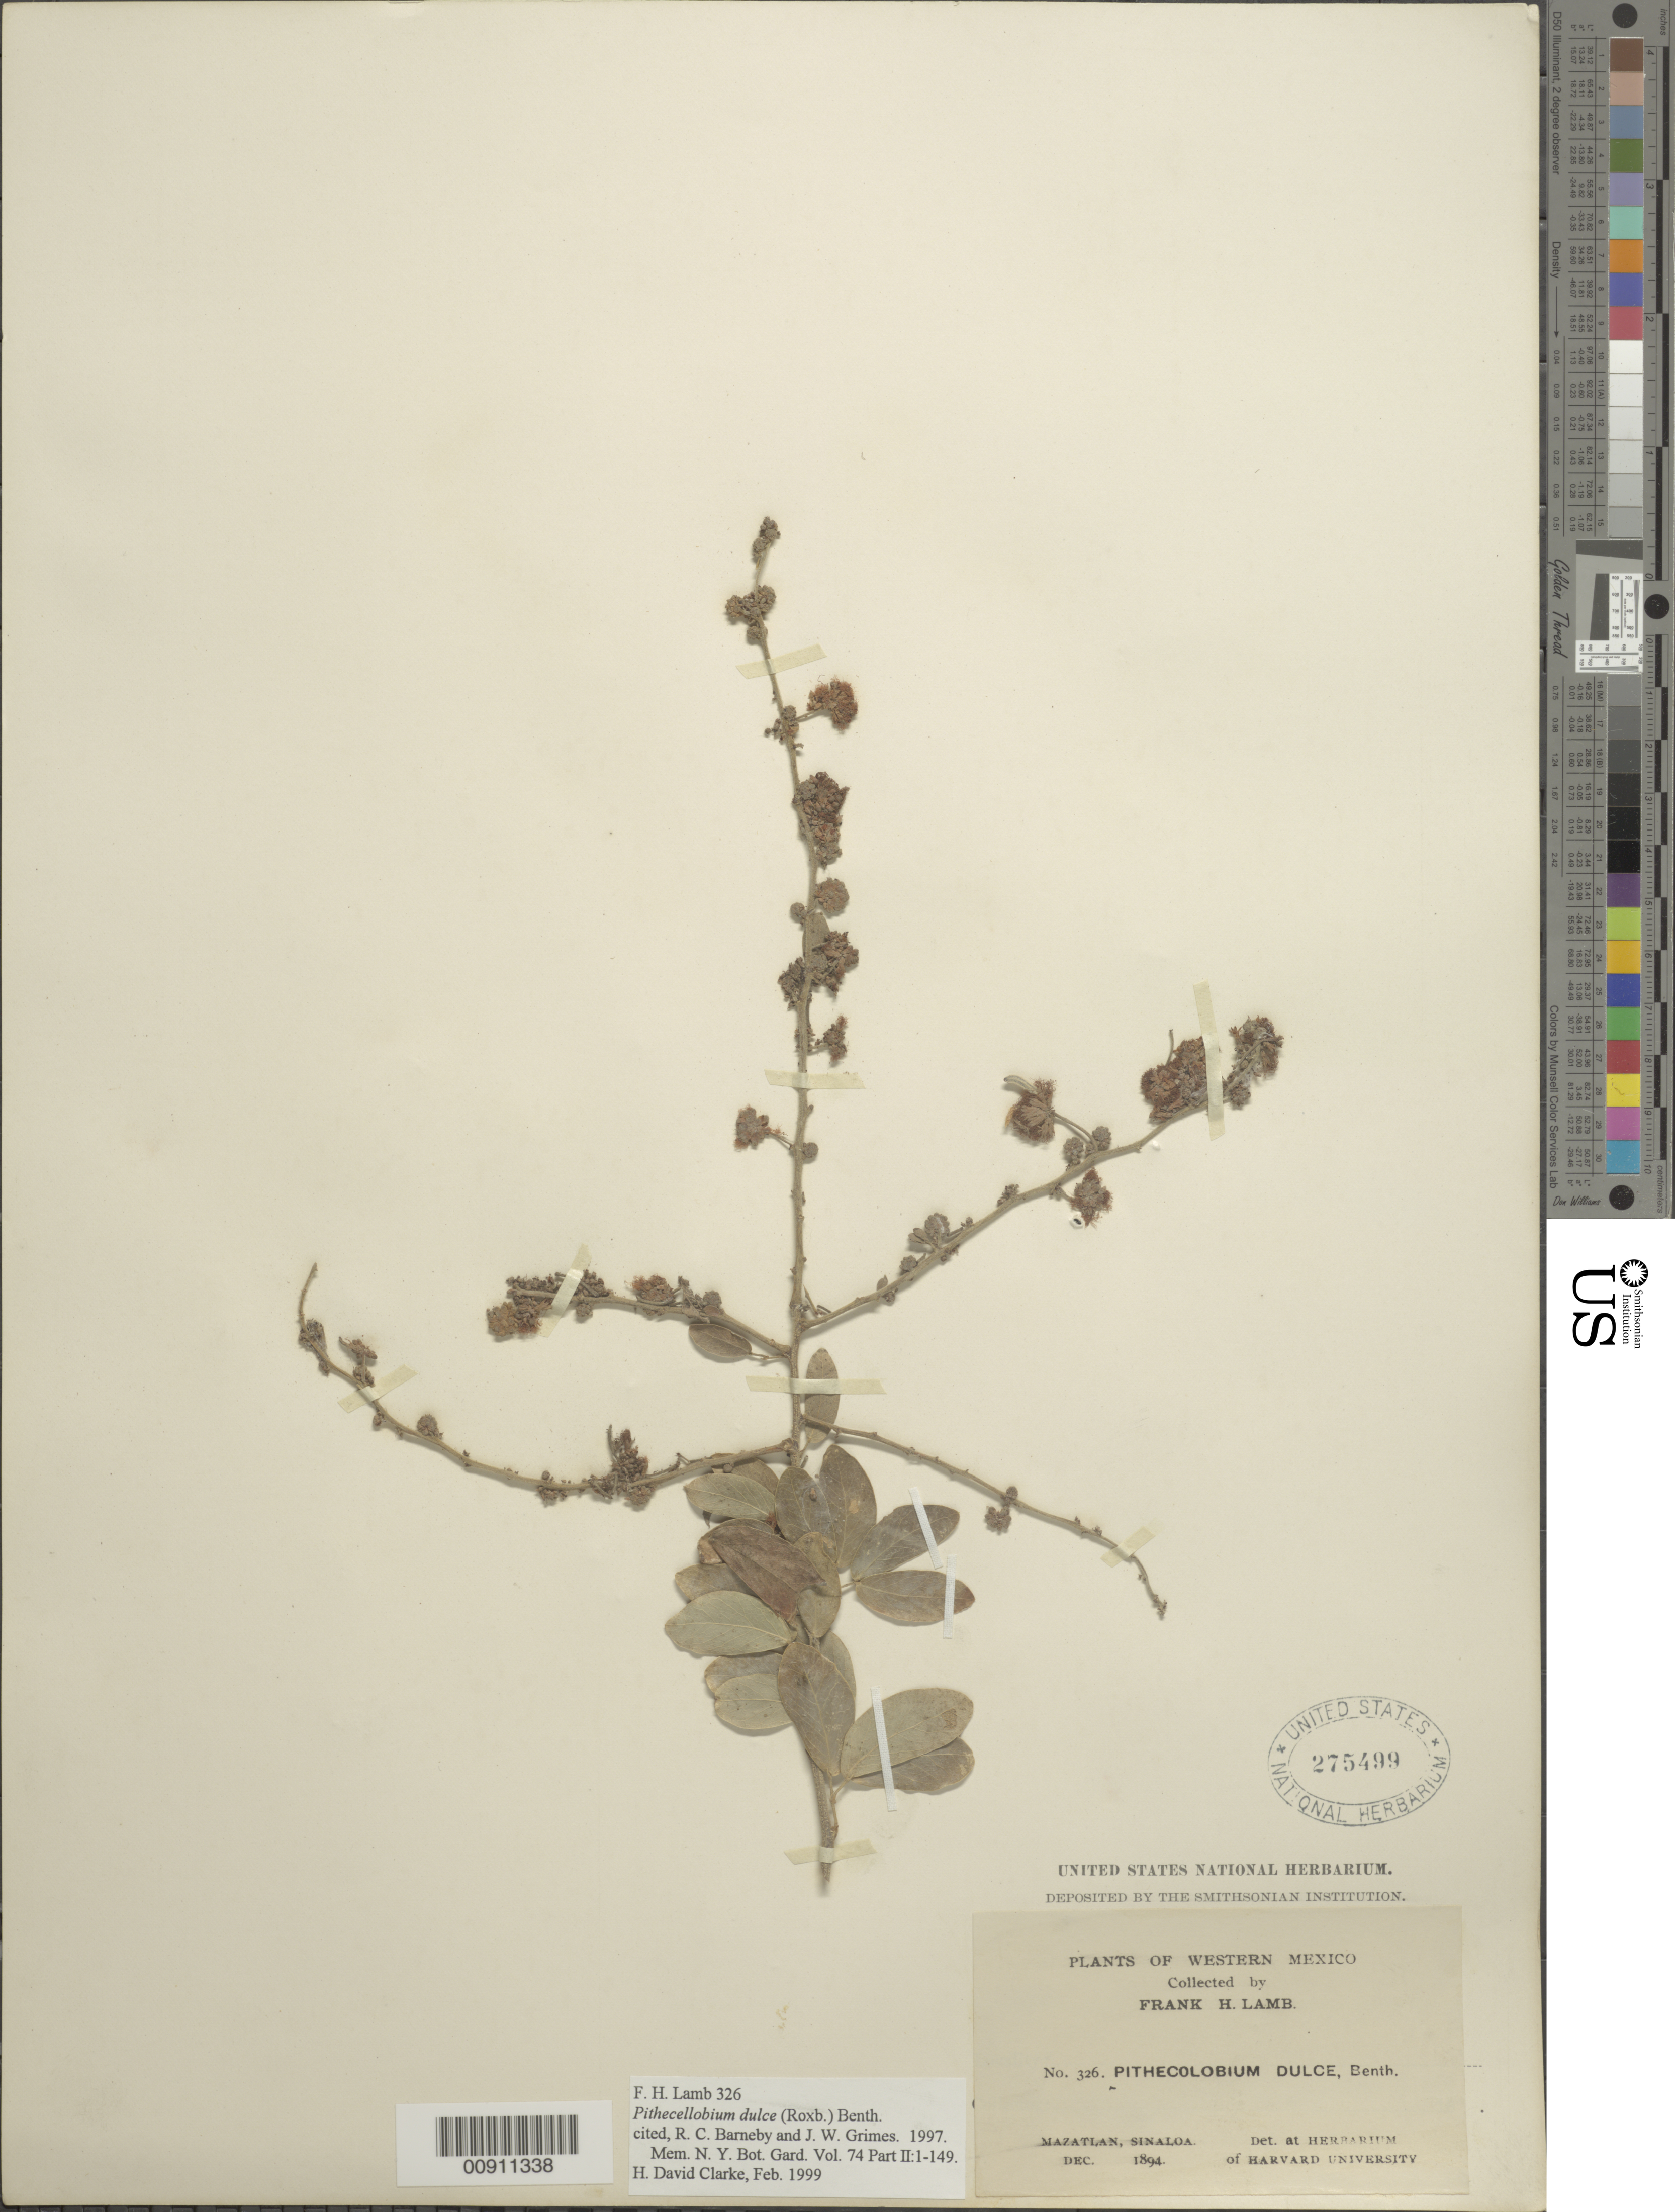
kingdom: Plantae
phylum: Tracheophyta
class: Magnoliopsida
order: Fabales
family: Fabaceae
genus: Pithecellobium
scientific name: Pithecellobium dulce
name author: (Roxb.) Benth.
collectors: F. H. Lamb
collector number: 326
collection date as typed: Dec 1894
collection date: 1894-12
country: Mexico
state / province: Sinaloa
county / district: Mazatlán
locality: Mazatlán.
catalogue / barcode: US 275499